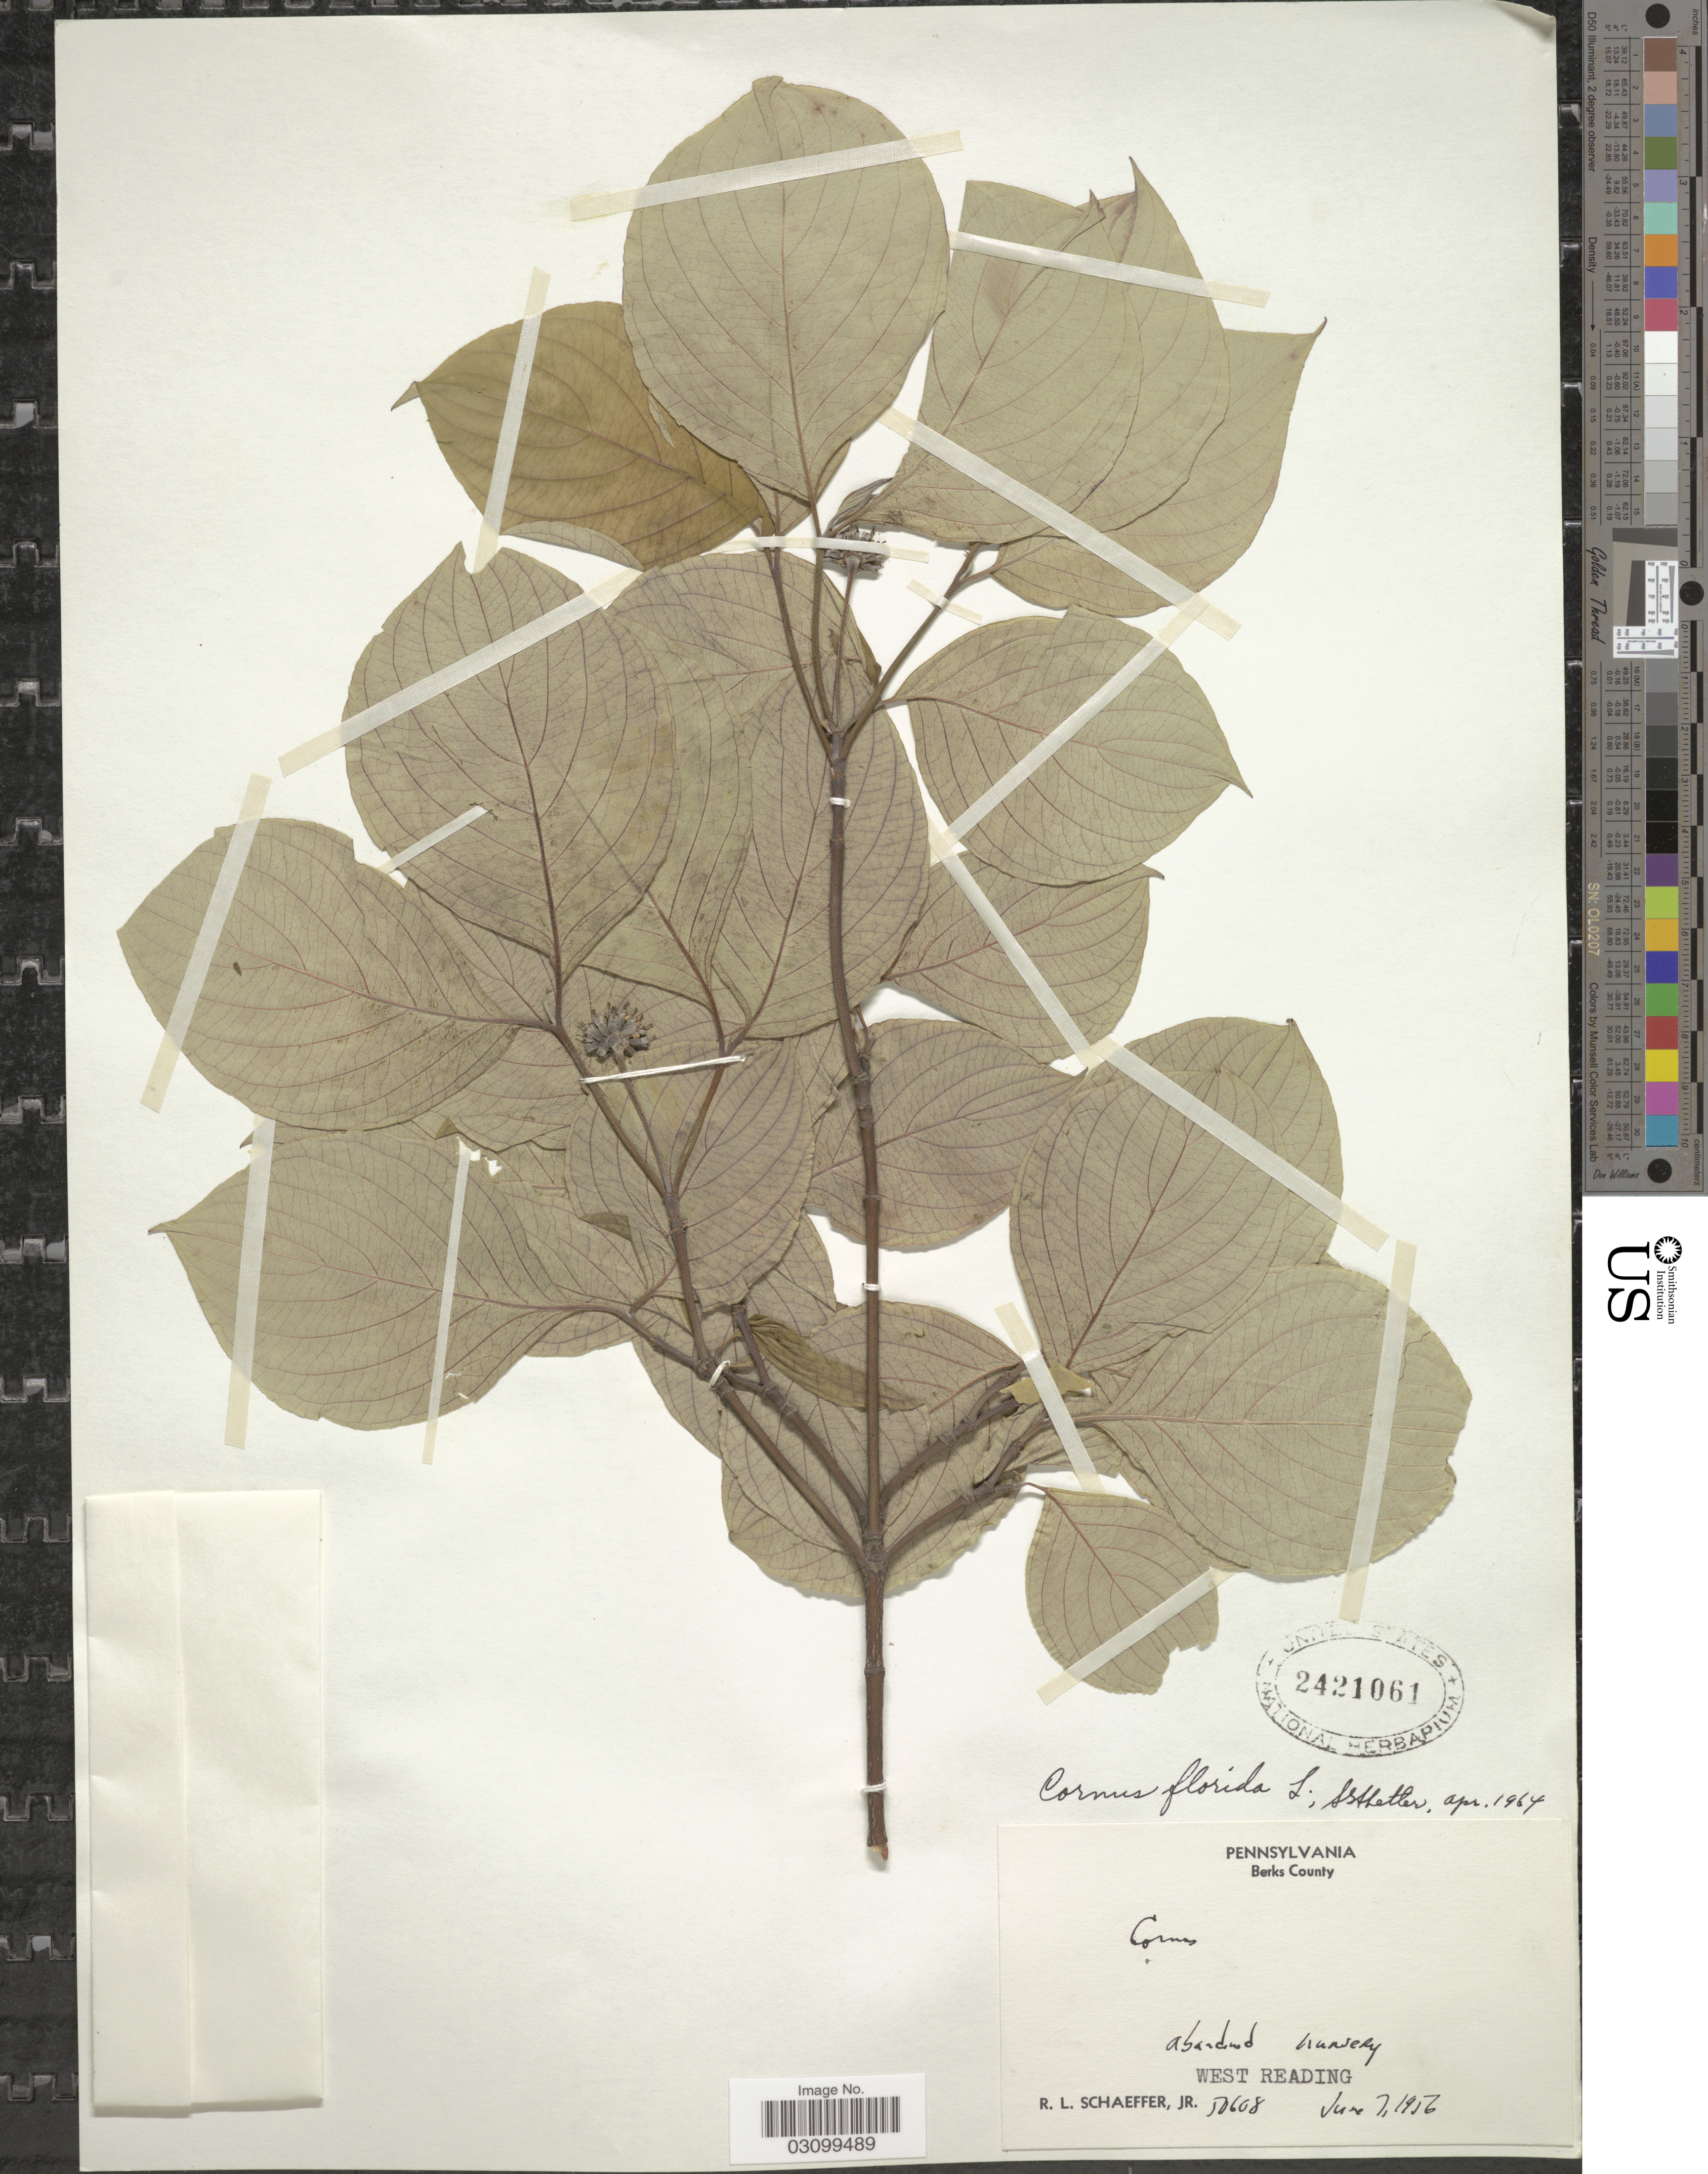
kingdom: Plantae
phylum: Tracheophyta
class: Magnoliopsida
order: Cornales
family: Cornaceae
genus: Cornus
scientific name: Cornus florida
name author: L.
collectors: R. L. Schaeffer Jr.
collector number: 50608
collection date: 1956-06-07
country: United States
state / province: Pennsylvania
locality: Berks County. West Reading.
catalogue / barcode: US 2421061